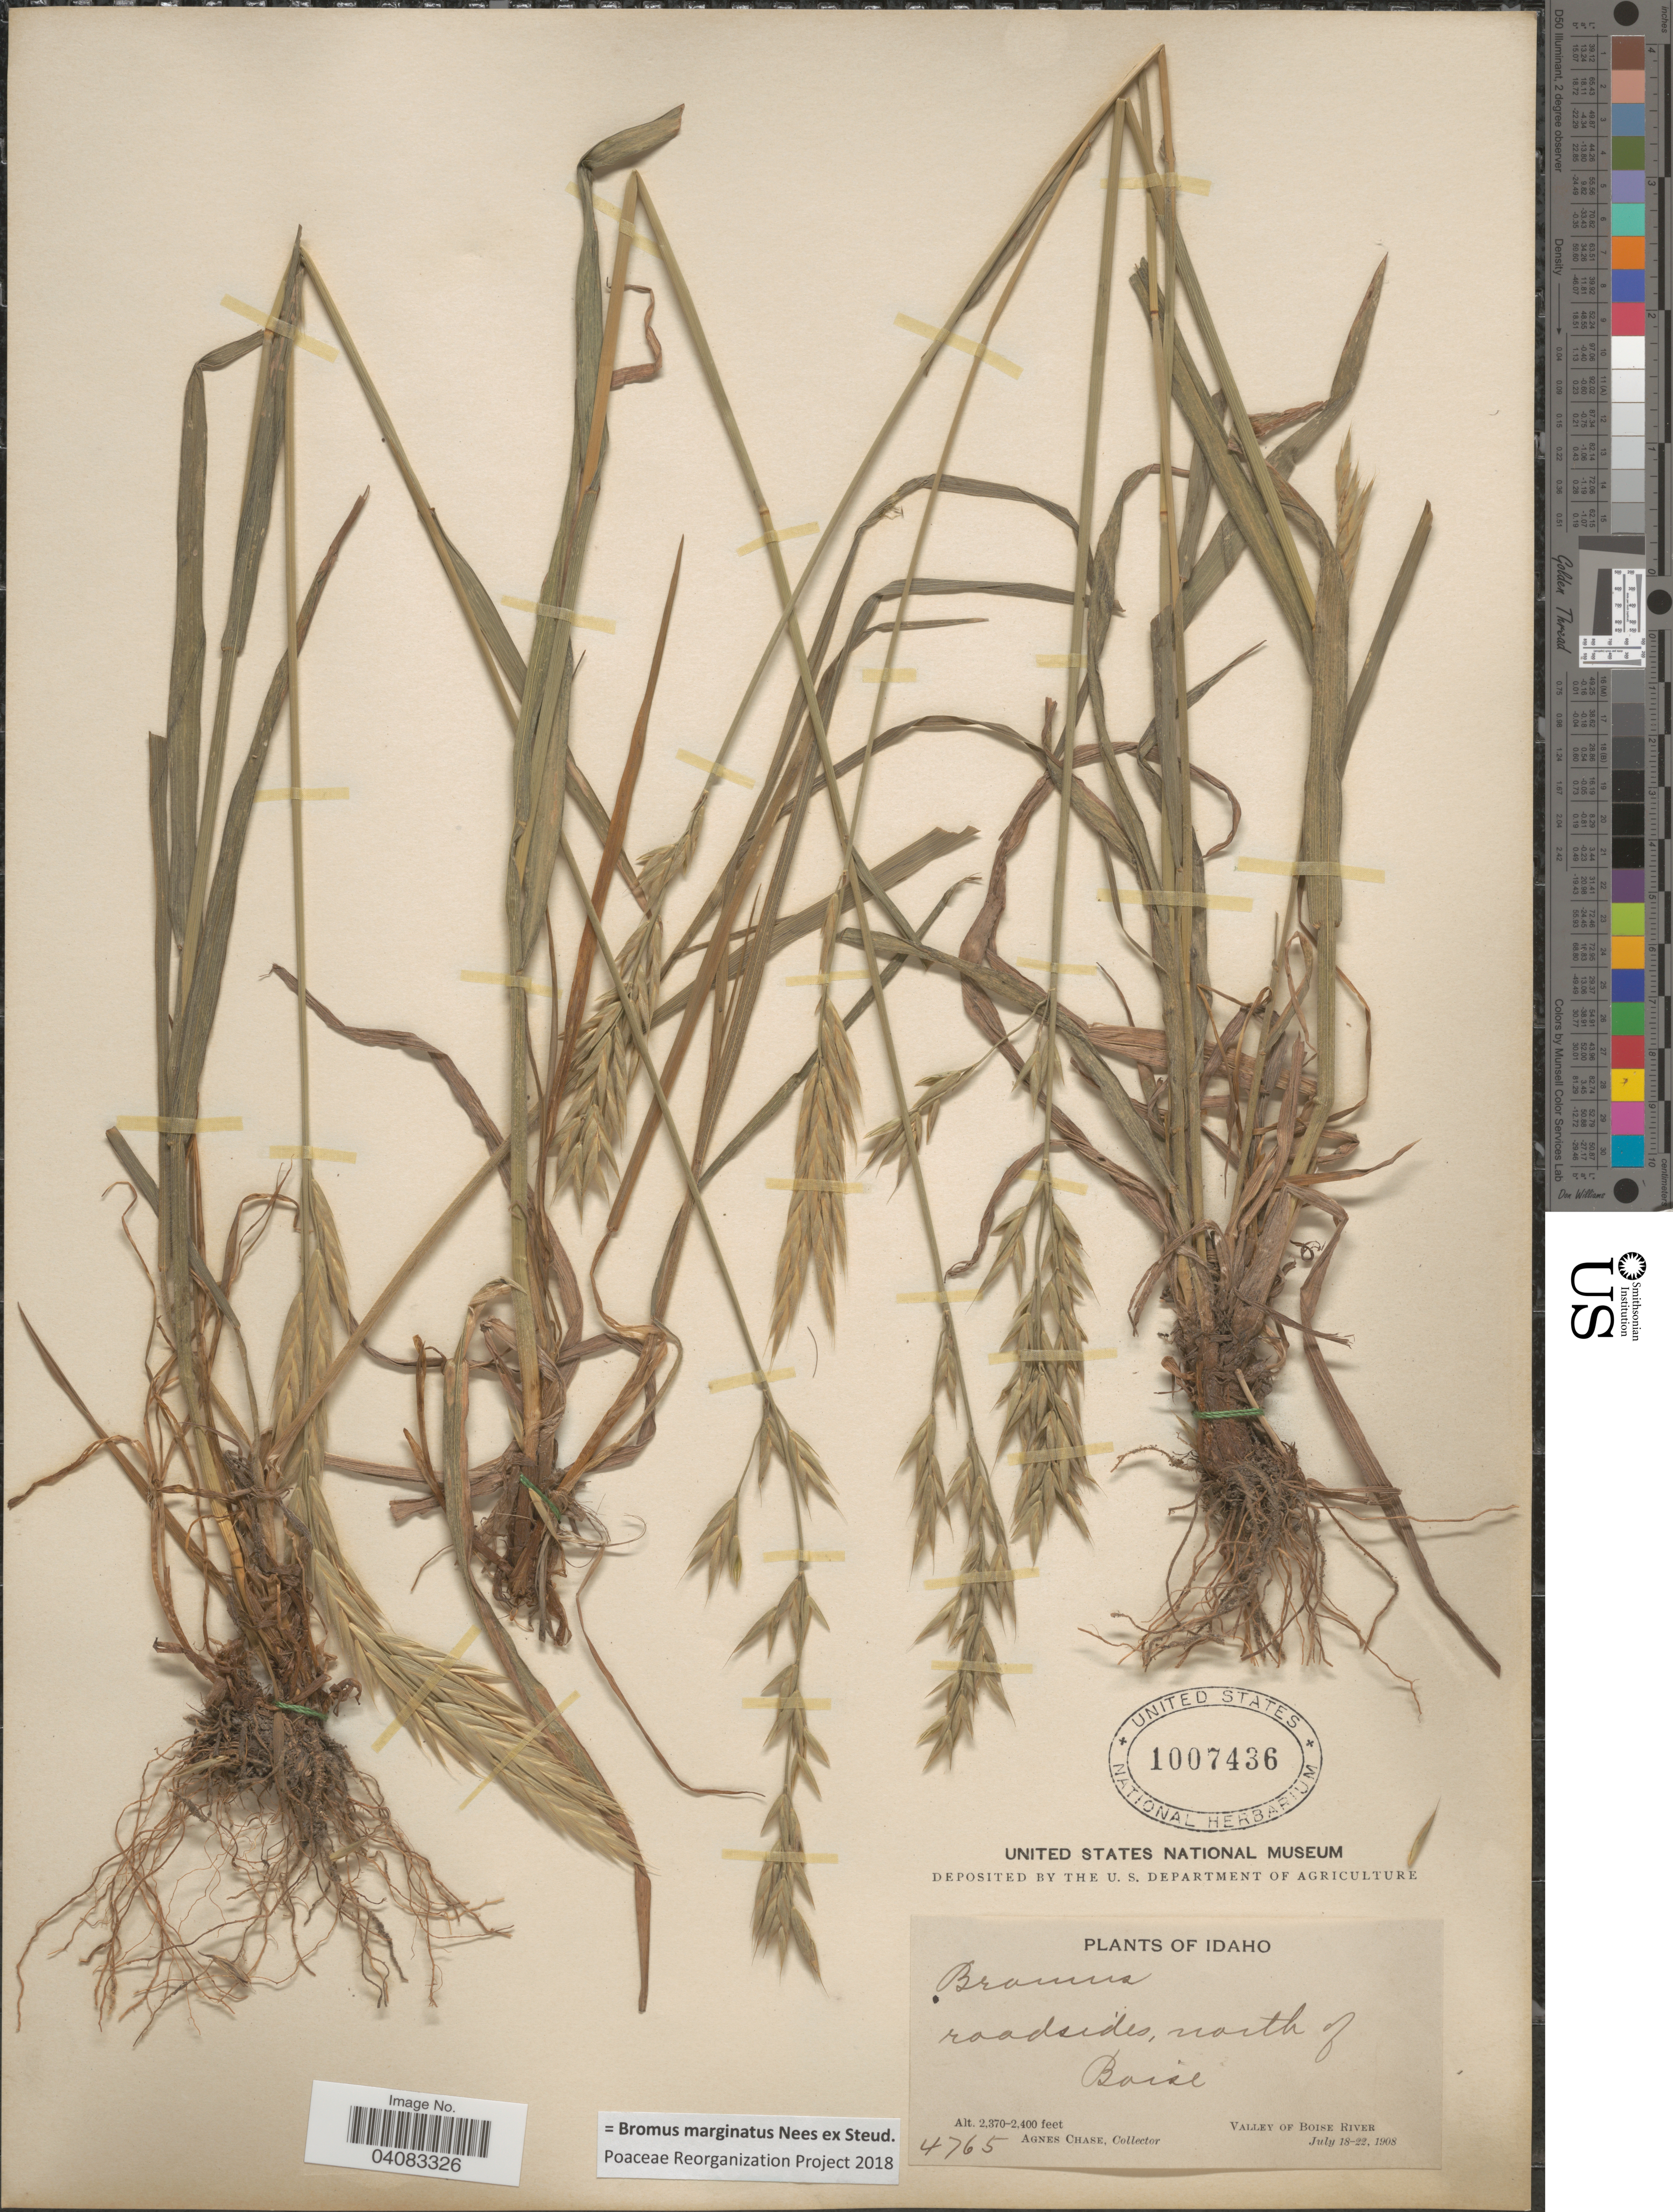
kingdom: Plantae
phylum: Tracheophyta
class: Liliopsida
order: Poales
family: Poaceae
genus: Bromus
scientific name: Bromus marginatus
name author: Nees ex Steud.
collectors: A. Chase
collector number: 4765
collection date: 1908-07-18/1908-07-22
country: United States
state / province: Idaho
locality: Roadsides, north of Boise. Valley of Boise River.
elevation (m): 722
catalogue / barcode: US 1007436